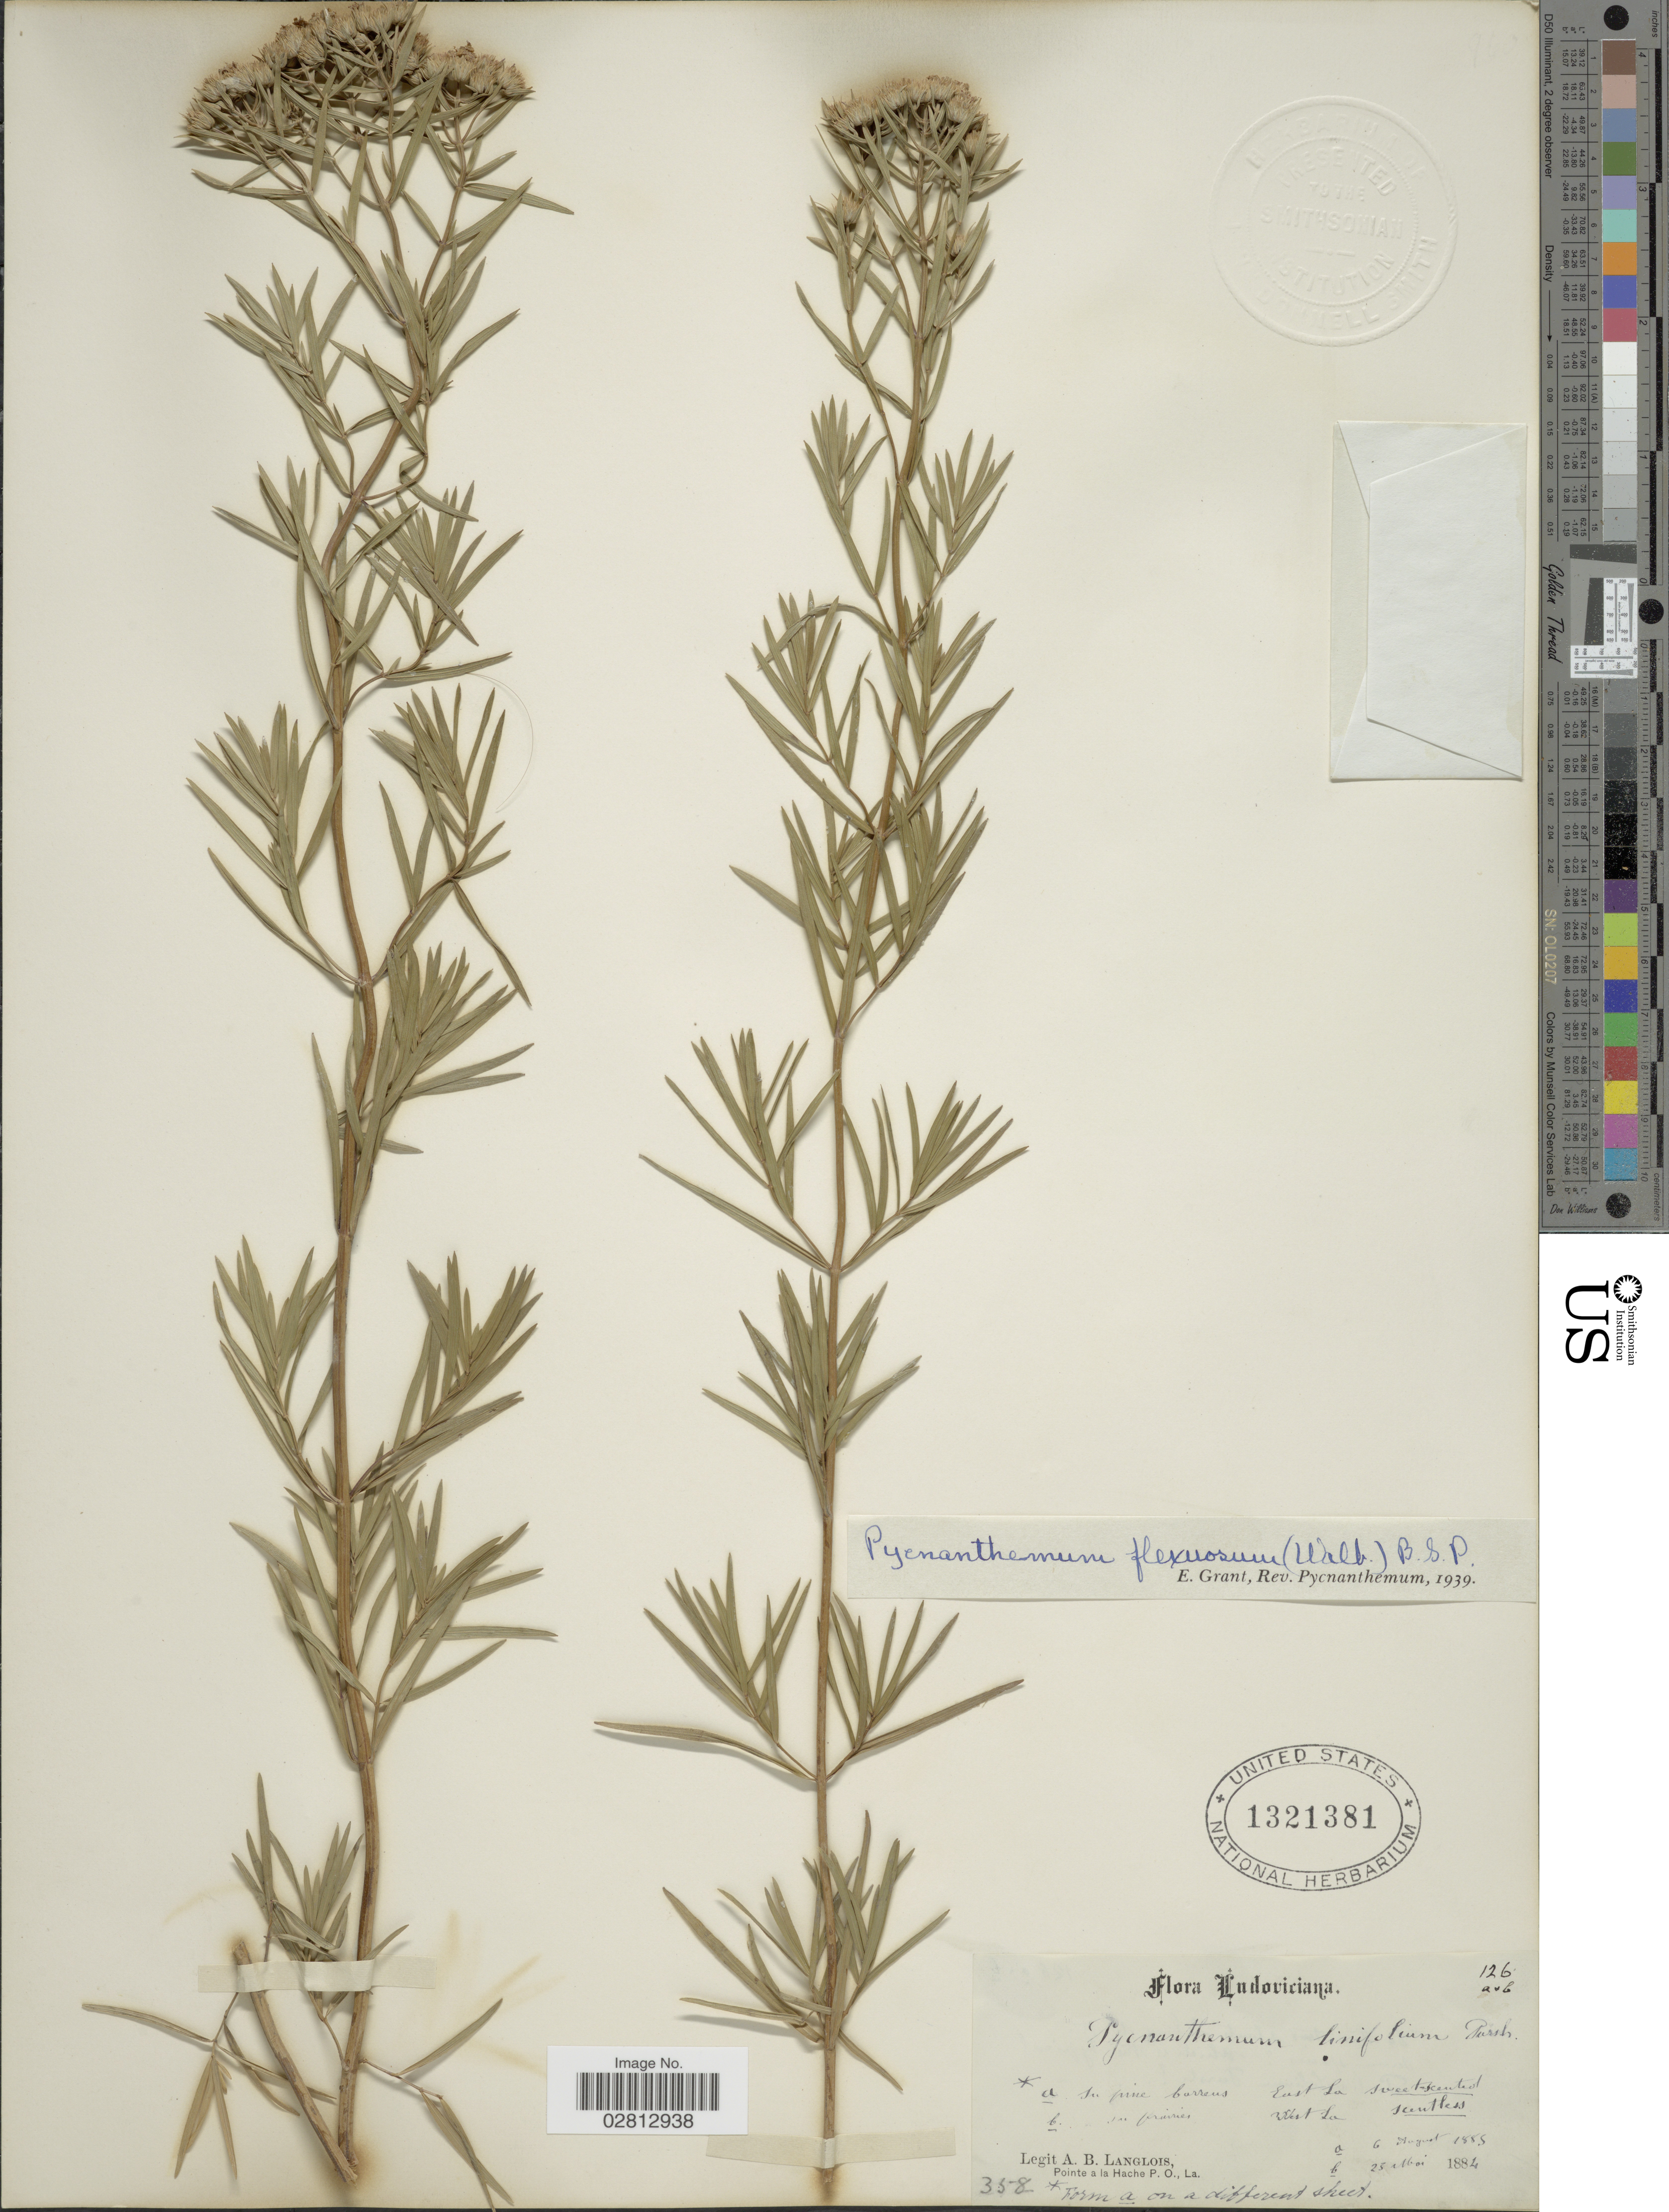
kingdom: Plantae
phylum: Tracheophyta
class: Magnoliopsida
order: Lamiales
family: Lamiaceae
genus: Pycnanthemum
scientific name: Pycnanthemum tenuifolium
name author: Schrad.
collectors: A. Langlois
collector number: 358/126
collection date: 1885-08-06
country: United States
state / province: Louisiana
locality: In pine barrens, East La.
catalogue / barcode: US 1321381